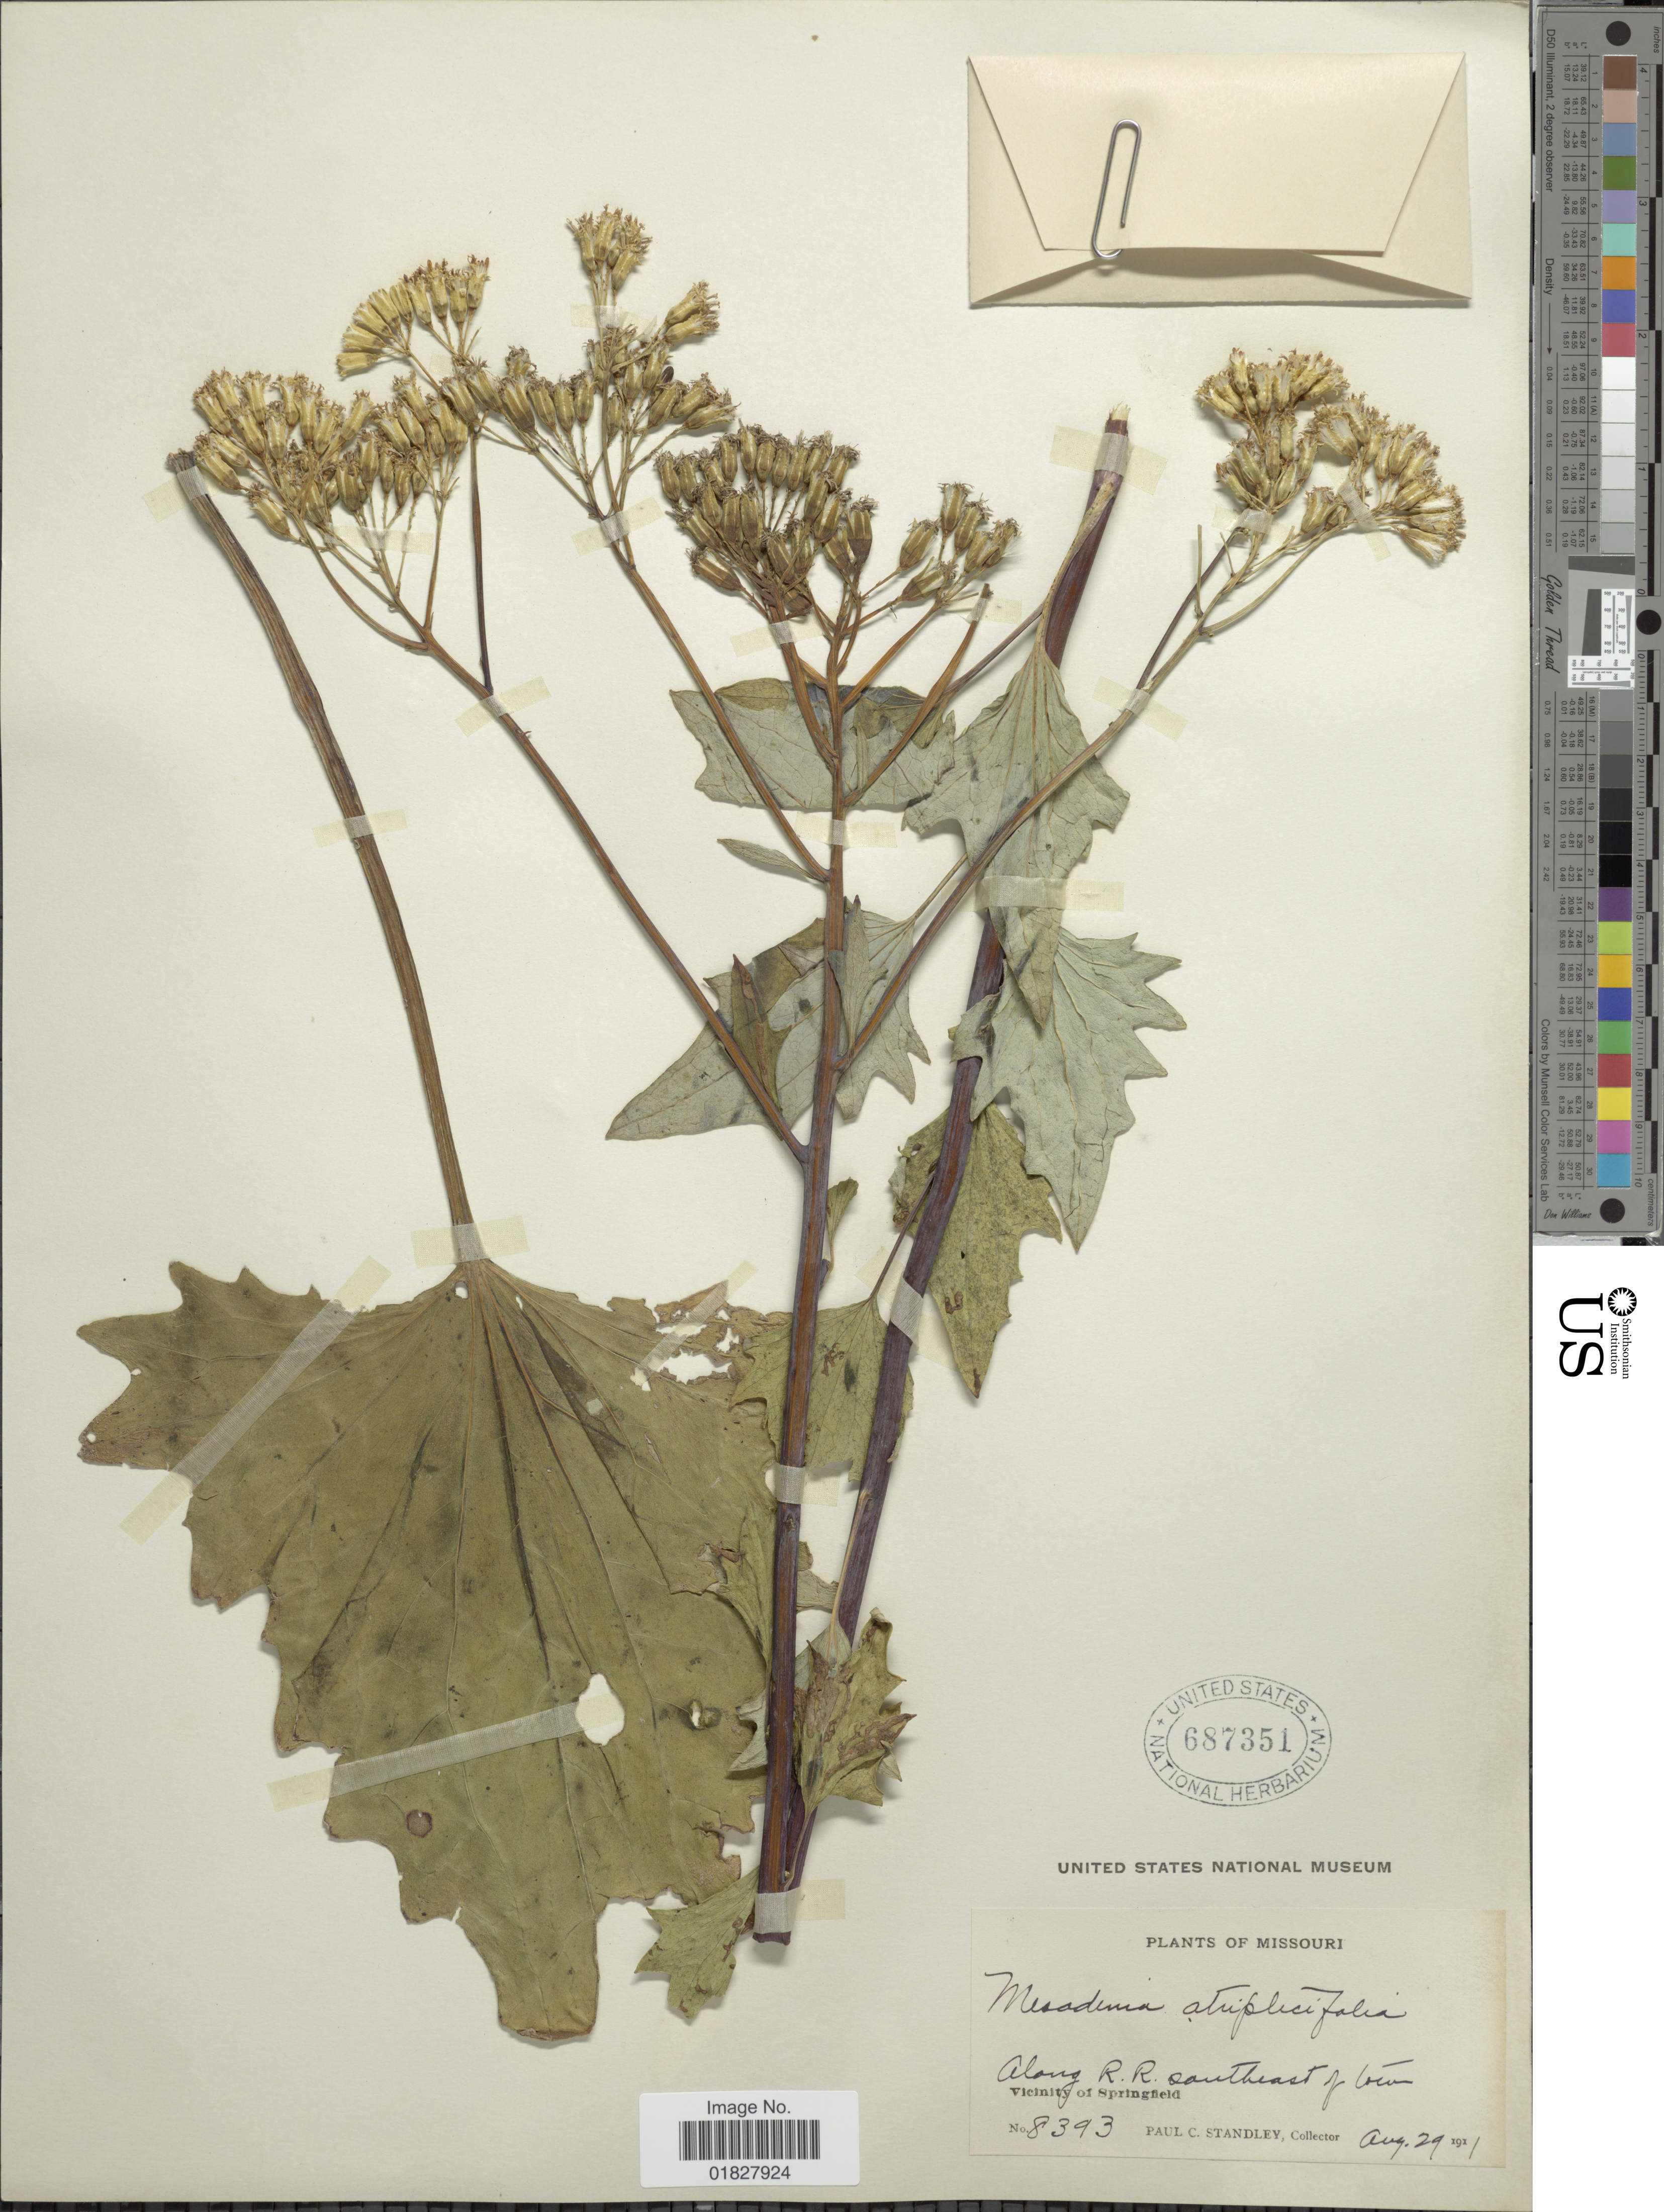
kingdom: Plantae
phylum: Tracheophyta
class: Magnoliopsida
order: Asterales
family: Asteraceae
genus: Arnoglossum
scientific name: Arnoglossum atriplicifolium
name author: (L.) H. Rob.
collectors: P. C. Standley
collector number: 8393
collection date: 1911-08-29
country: United States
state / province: Missouri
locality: Along R.R. southwest of town, Vicinity of Springfield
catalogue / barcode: US 687351